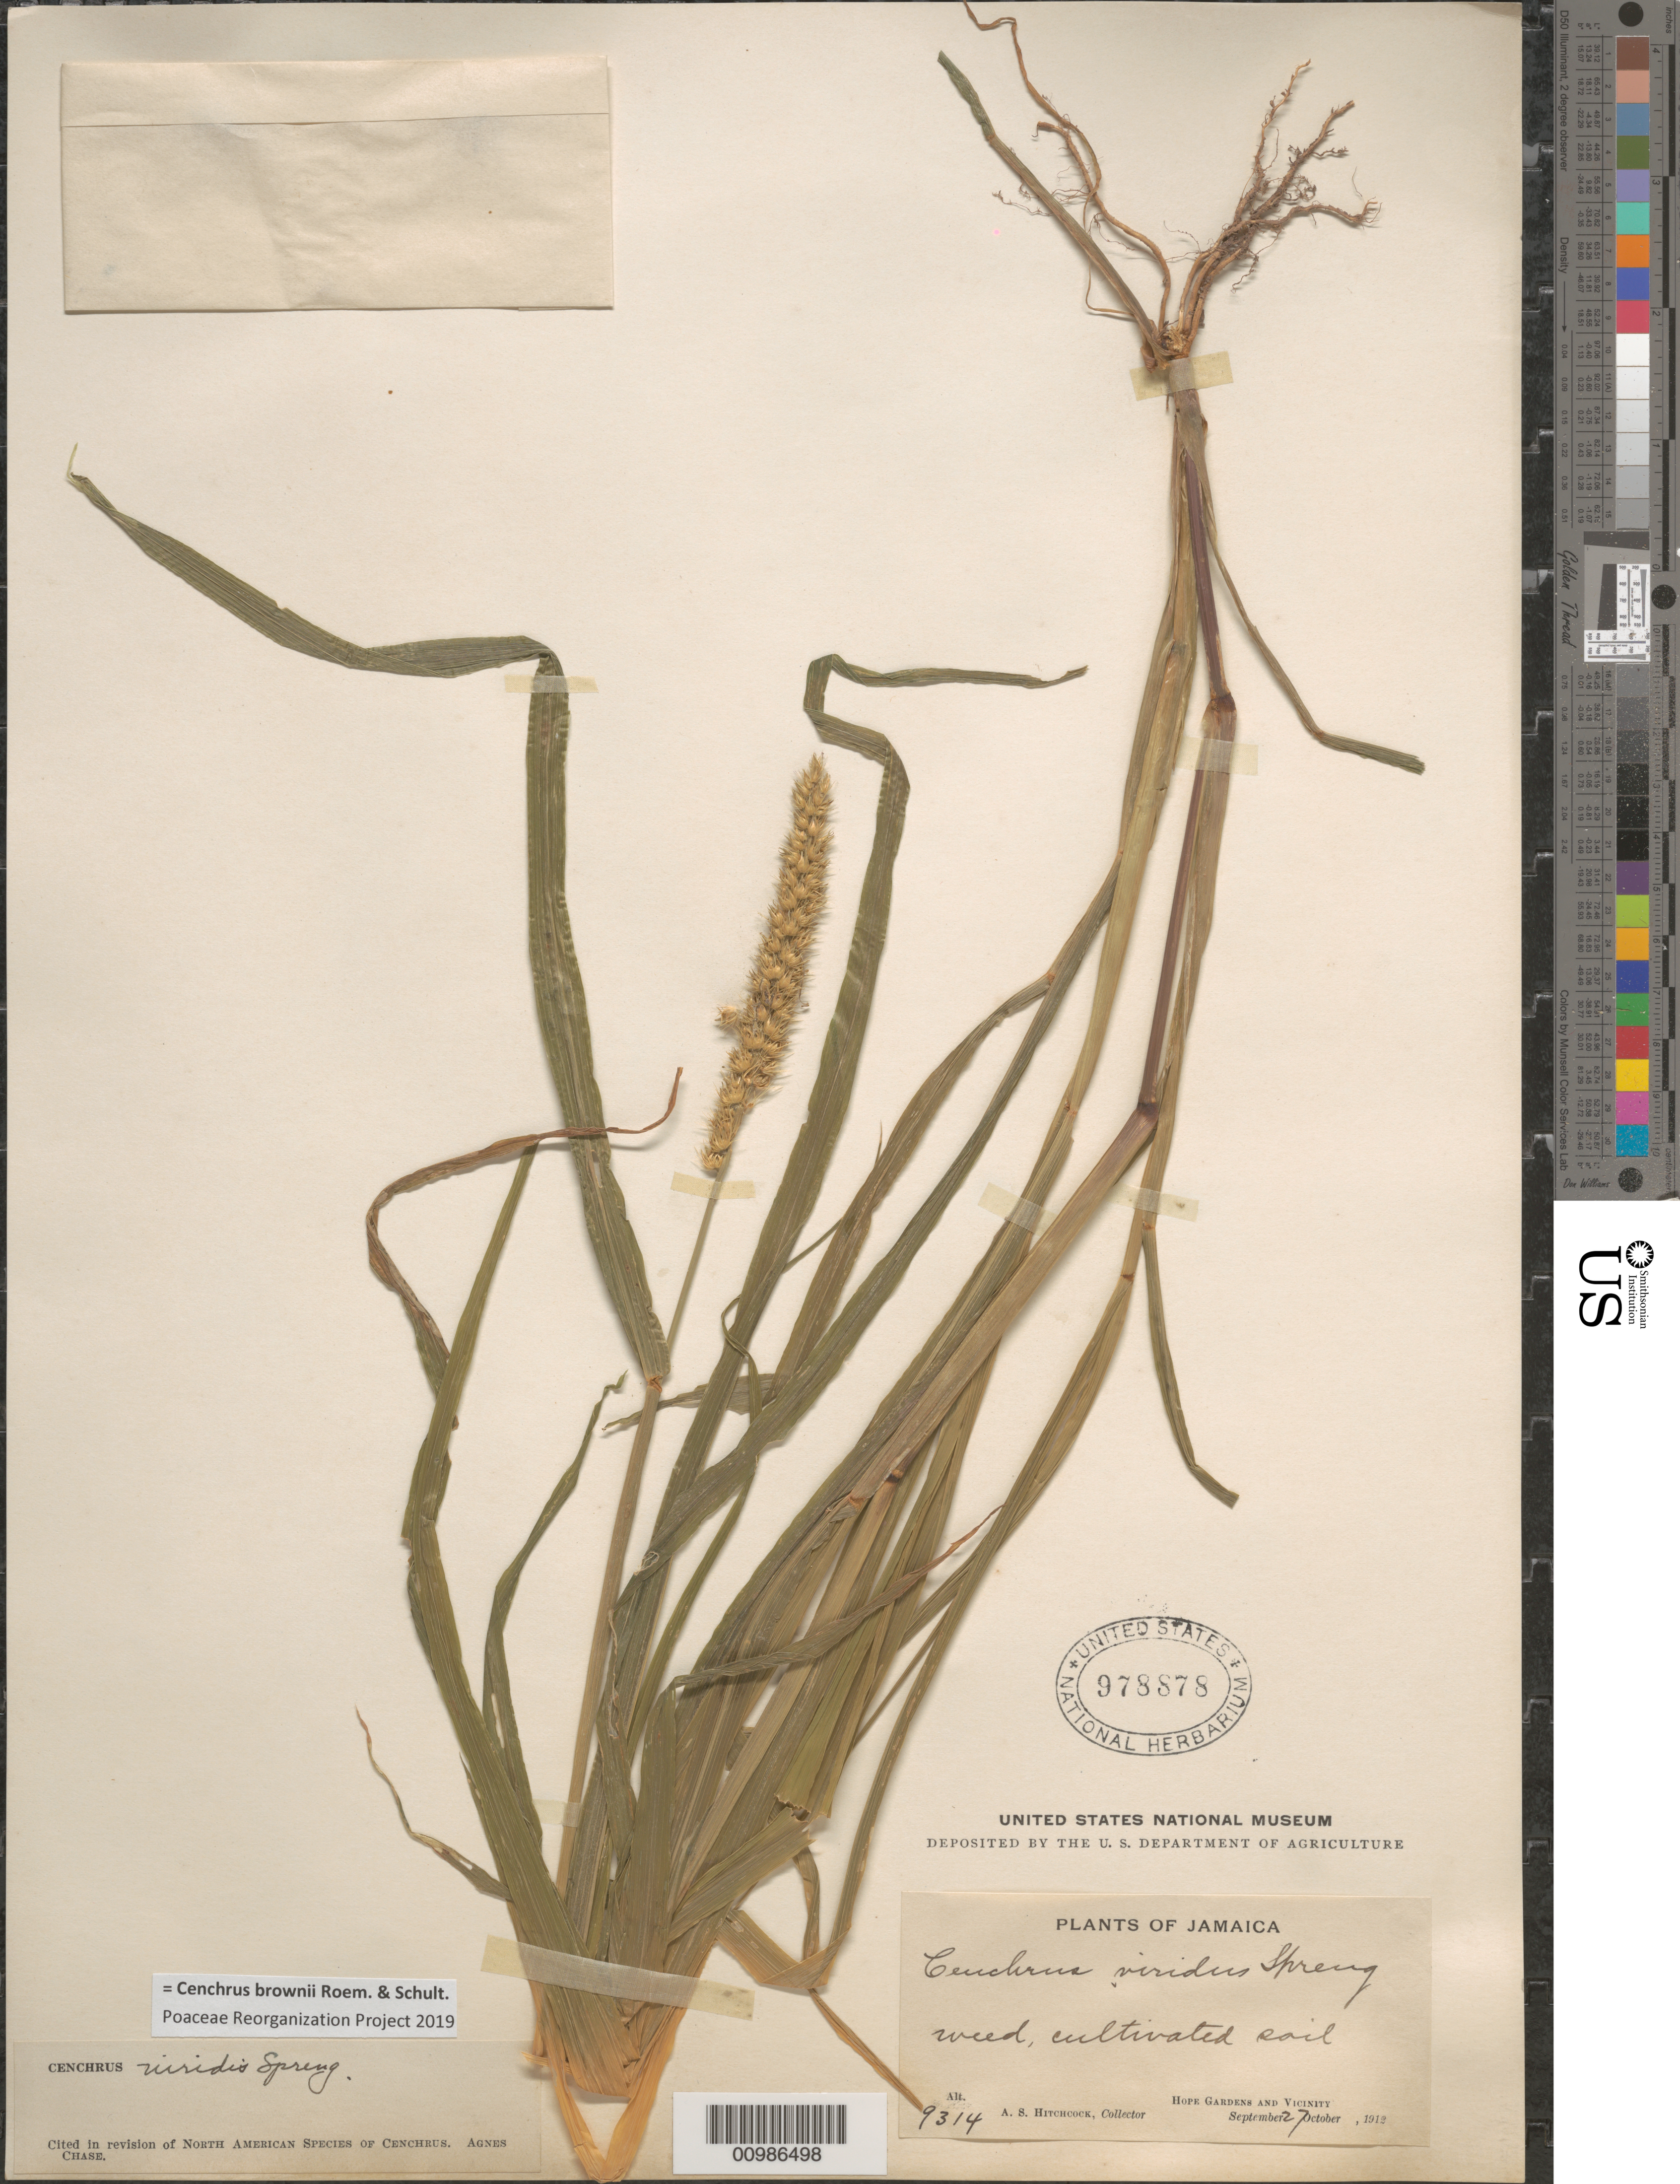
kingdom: Plantae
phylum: Tracheophyta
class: Liliopsida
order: Poales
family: Poaceae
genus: Cenchrus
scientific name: Cenchrus brownii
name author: Roem. & Schult.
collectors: A. S. Hitchcock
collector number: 9314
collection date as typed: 27 Sep 1912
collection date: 1912-09-27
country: Jamaica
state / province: Kingston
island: Jamaica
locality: Hope Gardens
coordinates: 0 N, 0 E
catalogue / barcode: US 978878